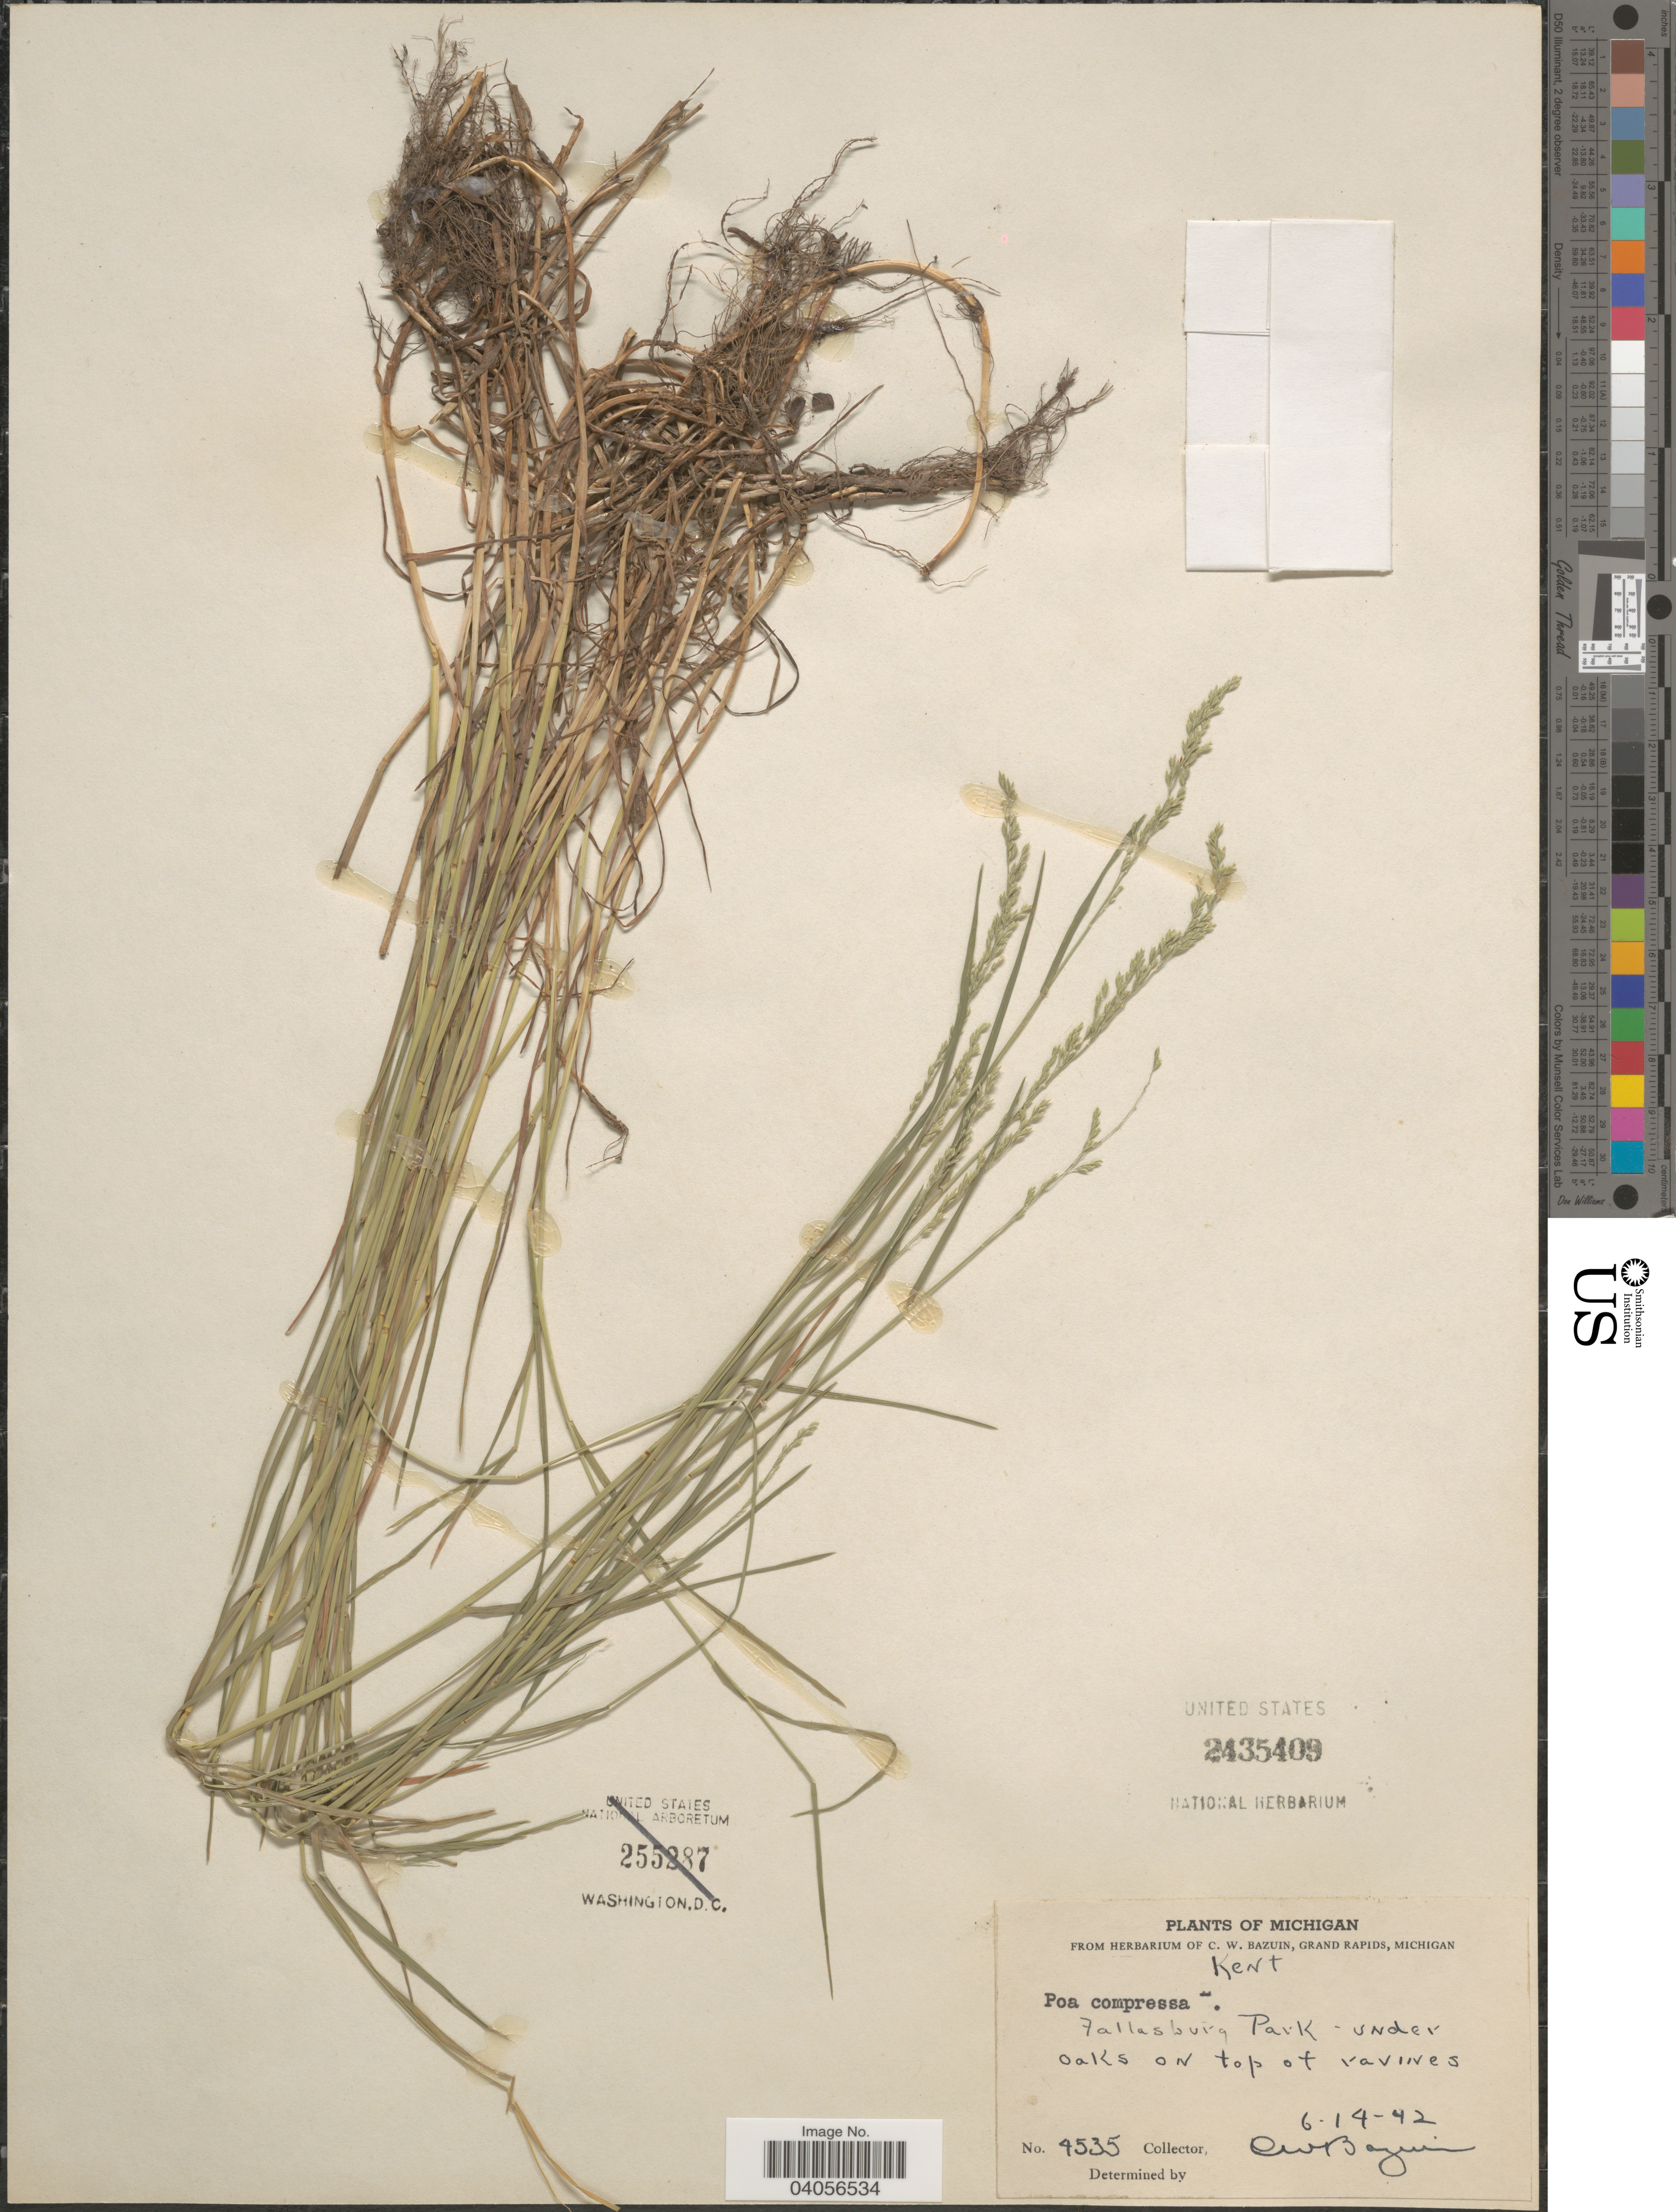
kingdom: Plantae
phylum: Tracheophyta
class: Liliopsida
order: Poales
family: Poaceae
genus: Poa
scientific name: Poa compressa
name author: L.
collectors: C. Bazuin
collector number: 4535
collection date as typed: Transcribed d/m/y: 14/6/42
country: United States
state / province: Michigan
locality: Kent. Fallasburg Park.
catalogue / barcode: US 2435409